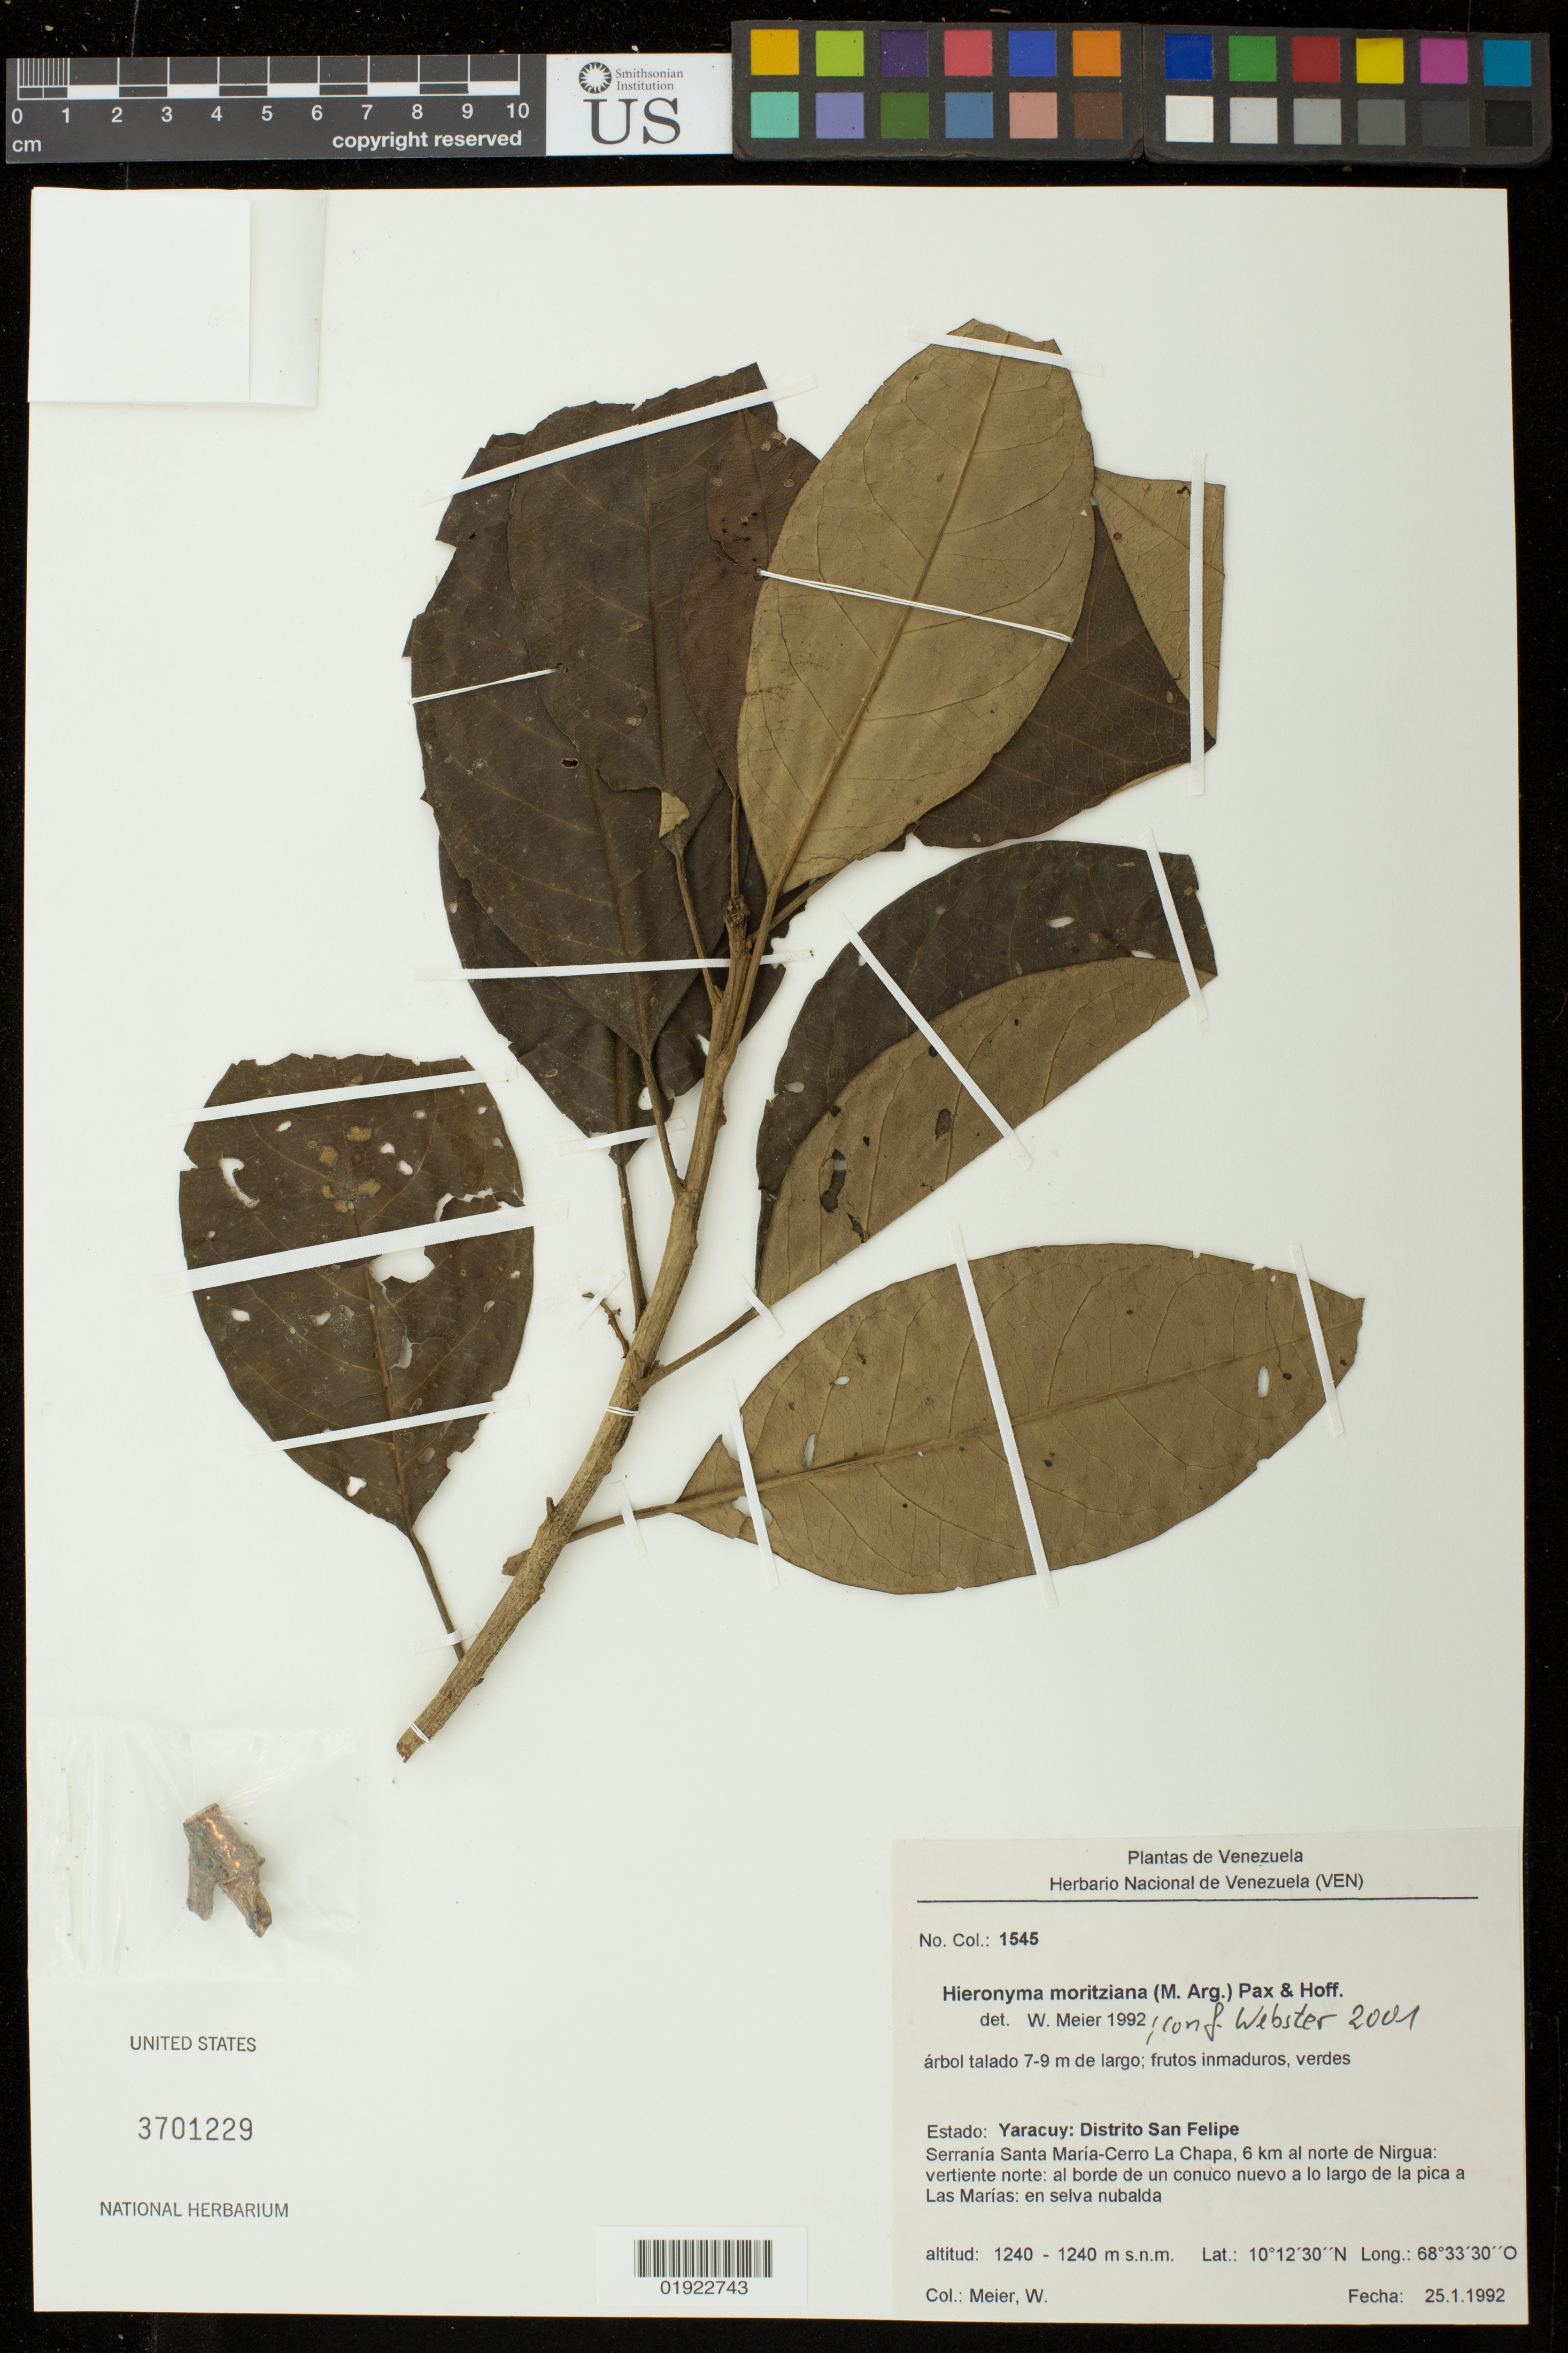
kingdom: Plantae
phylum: Tracheophyta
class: Magnoliopsida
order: Malpighiales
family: Phyllanthaceae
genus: Hieronyma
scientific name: Hieronyma moritziana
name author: (Müll. Arg.) Pax ex K. Hoffm.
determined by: Meier, Winfried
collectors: W. Meier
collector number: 1545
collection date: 1992-01-25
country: Venezuela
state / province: Yaracuy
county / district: San Felipe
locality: Serrania Santa Maria-Cerro La Chapa, 6 km al norte de Nirgua: vertiente norte: al borde de un conuco nuevo a lo largo de la pica a Las Marias.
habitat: En selva nublado.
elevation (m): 1240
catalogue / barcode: US 3701229